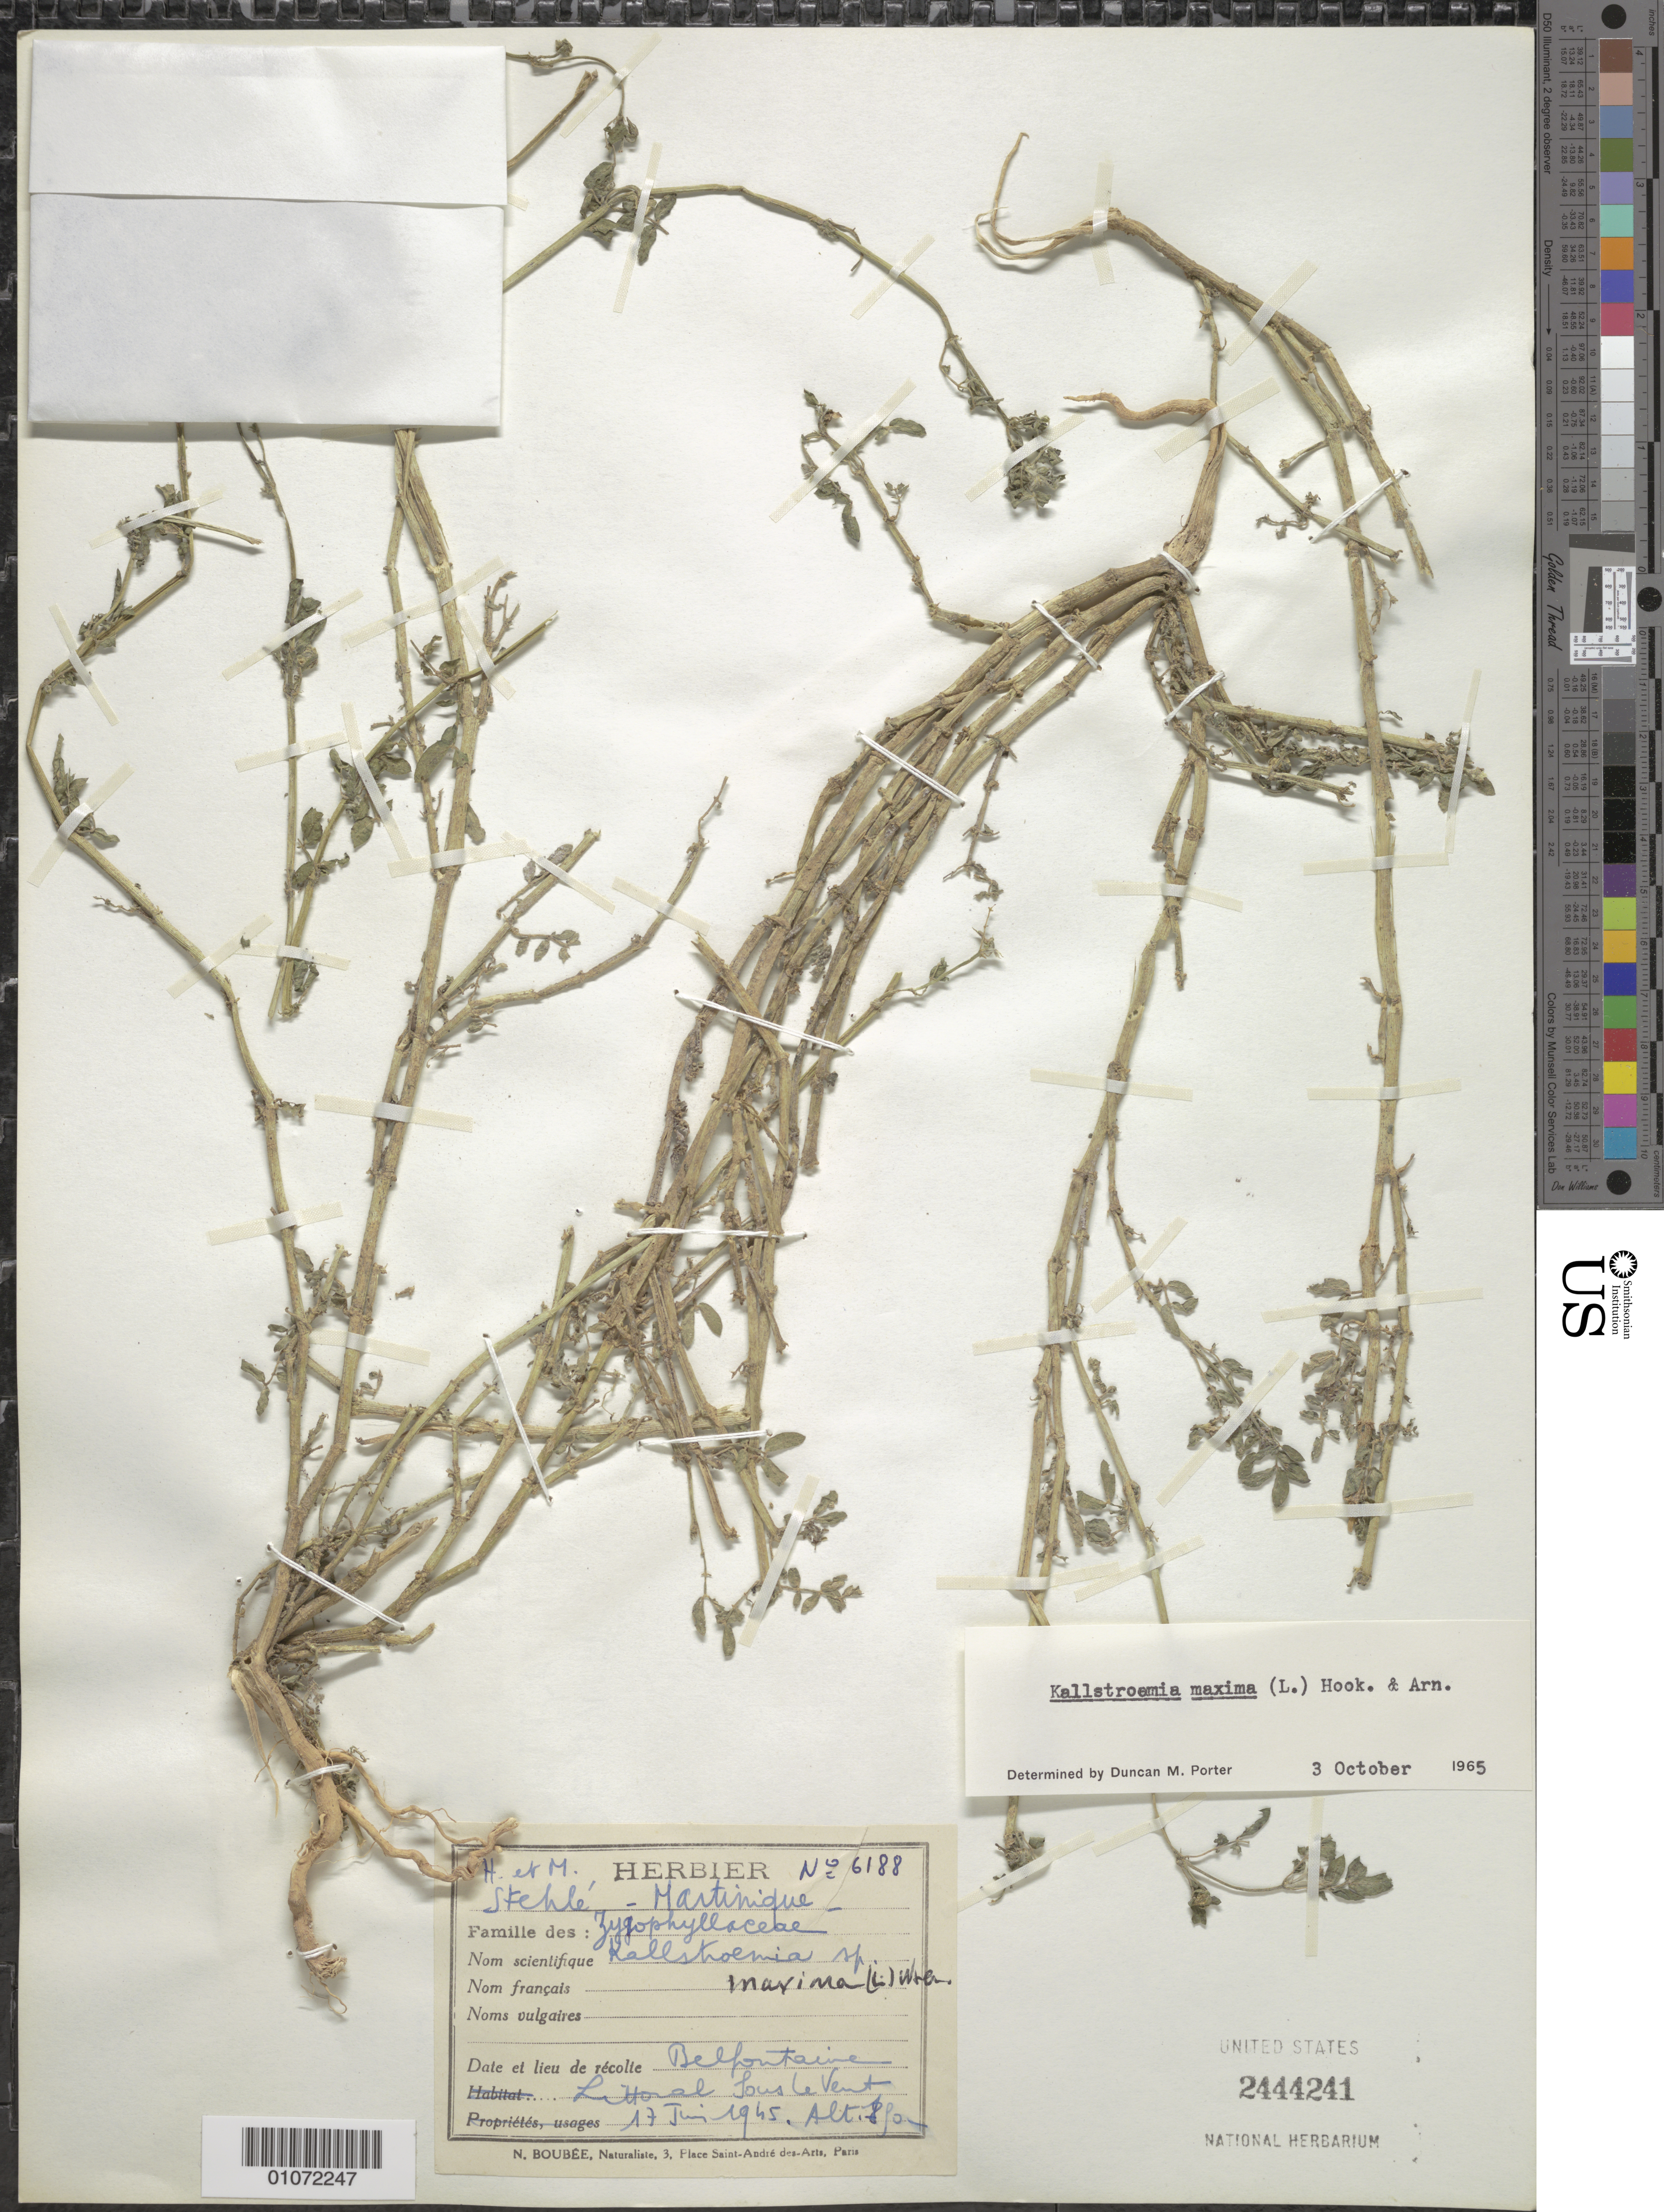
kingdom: Plantae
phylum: Tracheophyta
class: Magnoliopsida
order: Zygophyllales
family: Zygophyllaceae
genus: Kallstroemia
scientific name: Kallstroemia maxima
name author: (L.) Hook. & Arn.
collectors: H. Stehlé & M. Stehlé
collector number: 6188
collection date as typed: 17 Jun 1945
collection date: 1945-06-17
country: Martinique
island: Martinique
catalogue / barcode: US 2444241